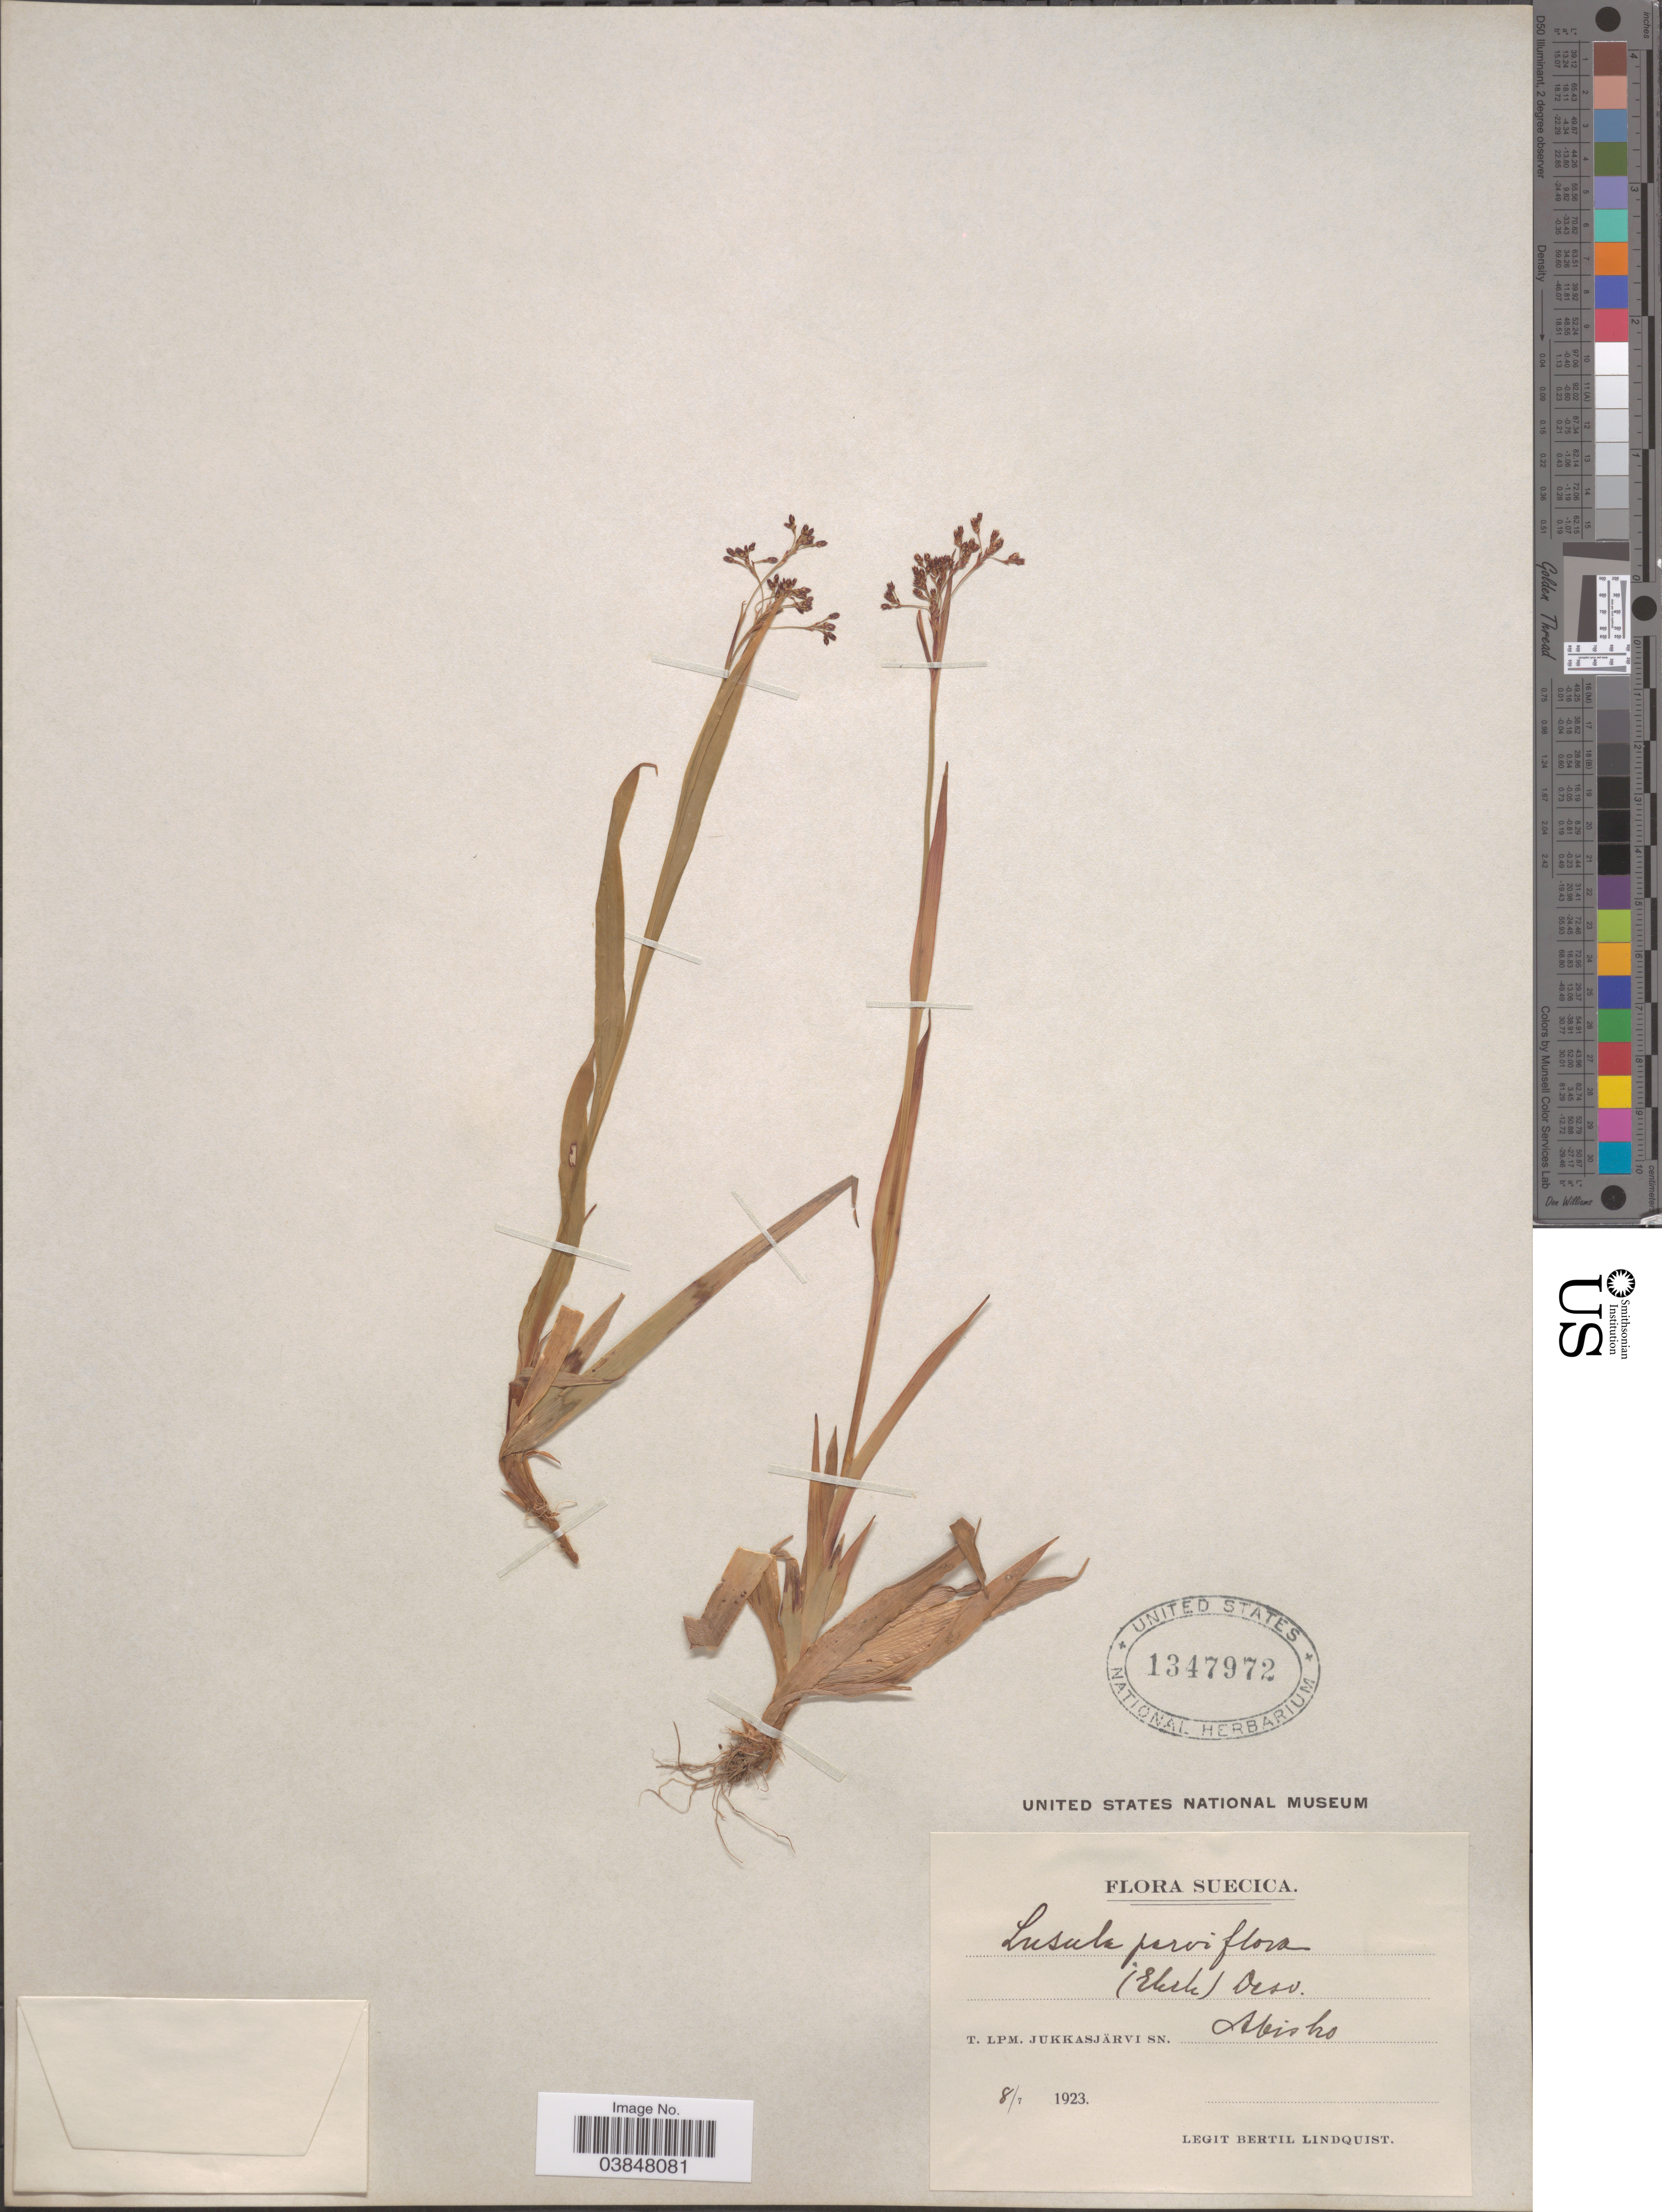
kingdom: Plantae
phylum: Tracheophyta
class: Liliopsida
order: Poales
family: Juncaceae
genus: Luzula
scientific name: Luzula parviflora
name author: (Ehrh.) Desv.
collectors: B. Lindquist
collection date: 1923-07-08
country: Sweden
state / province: Norrbotten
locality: Suecica. T. Lpm. Jukkasjärvi sn. Abisko.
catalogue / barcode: US 1347972